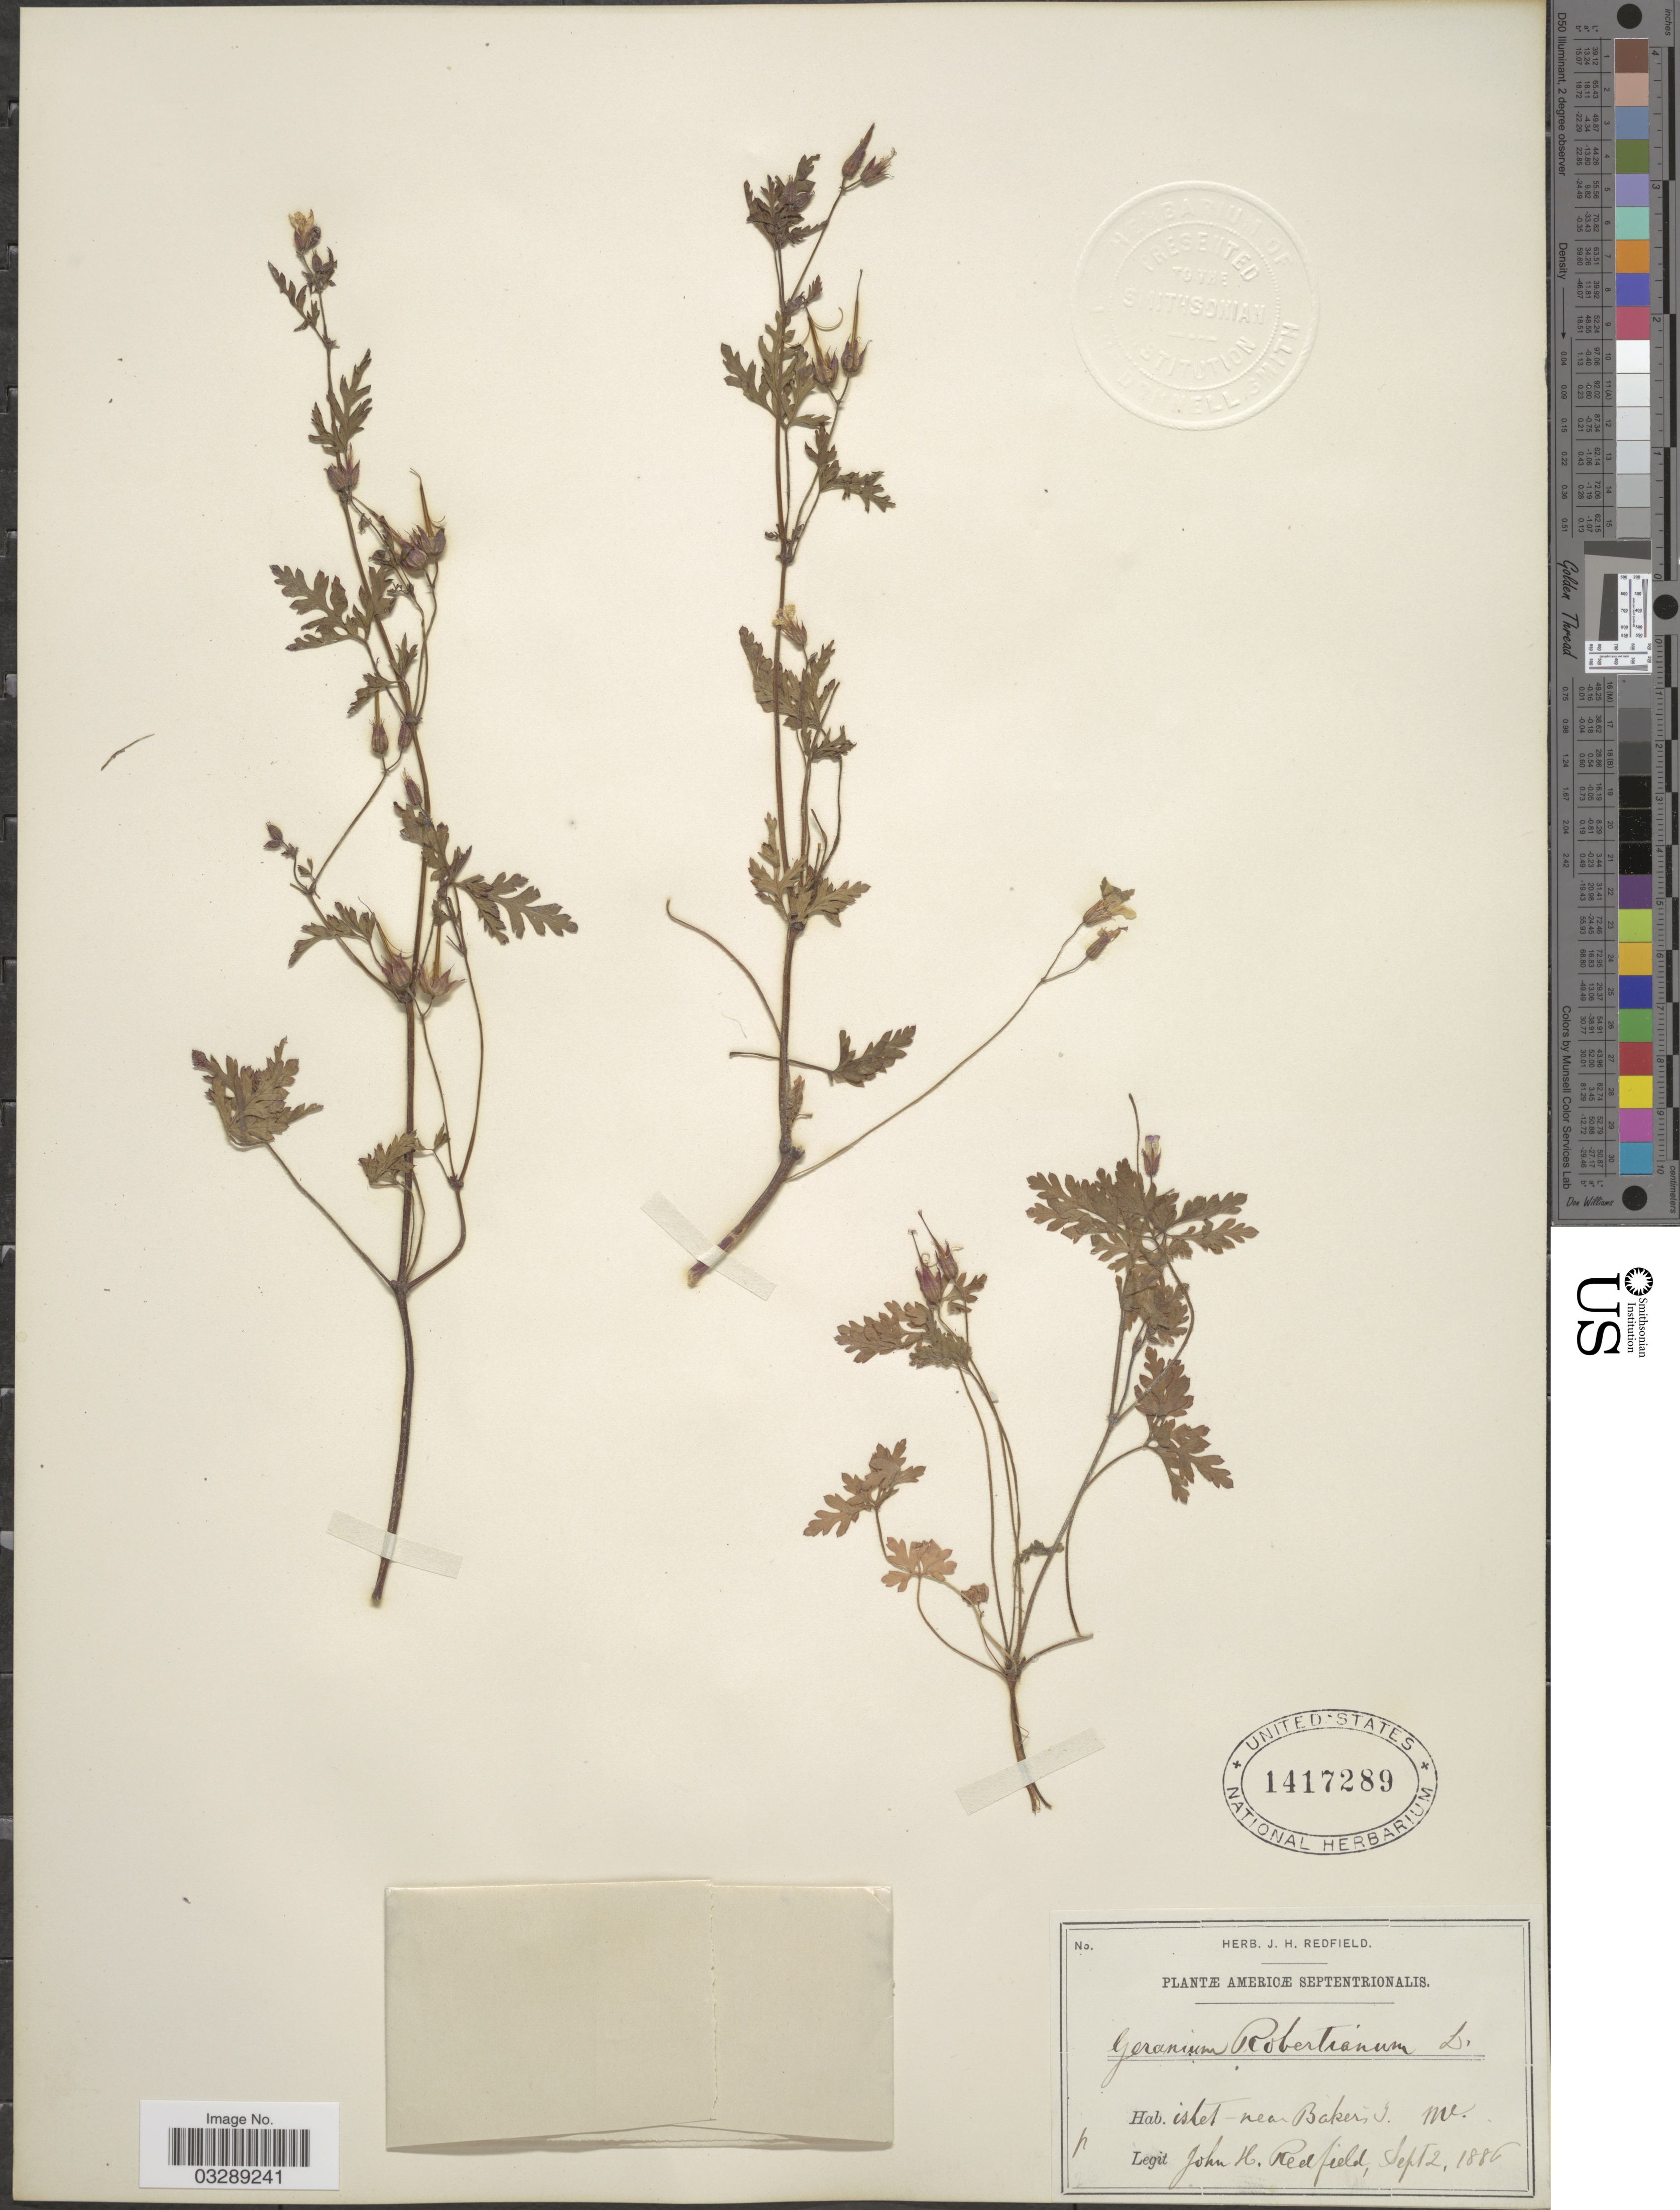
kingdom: Plantae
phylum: Tracheophyta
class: Magnoliopsida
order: Geraniales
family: Geraniaceae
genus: Geranium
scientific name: Geranium robertianum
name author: L.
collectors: J. Redfield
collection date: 1886-09-02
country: United States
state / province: Maine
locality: Islet near Bakers I.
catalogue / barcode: US 1417289